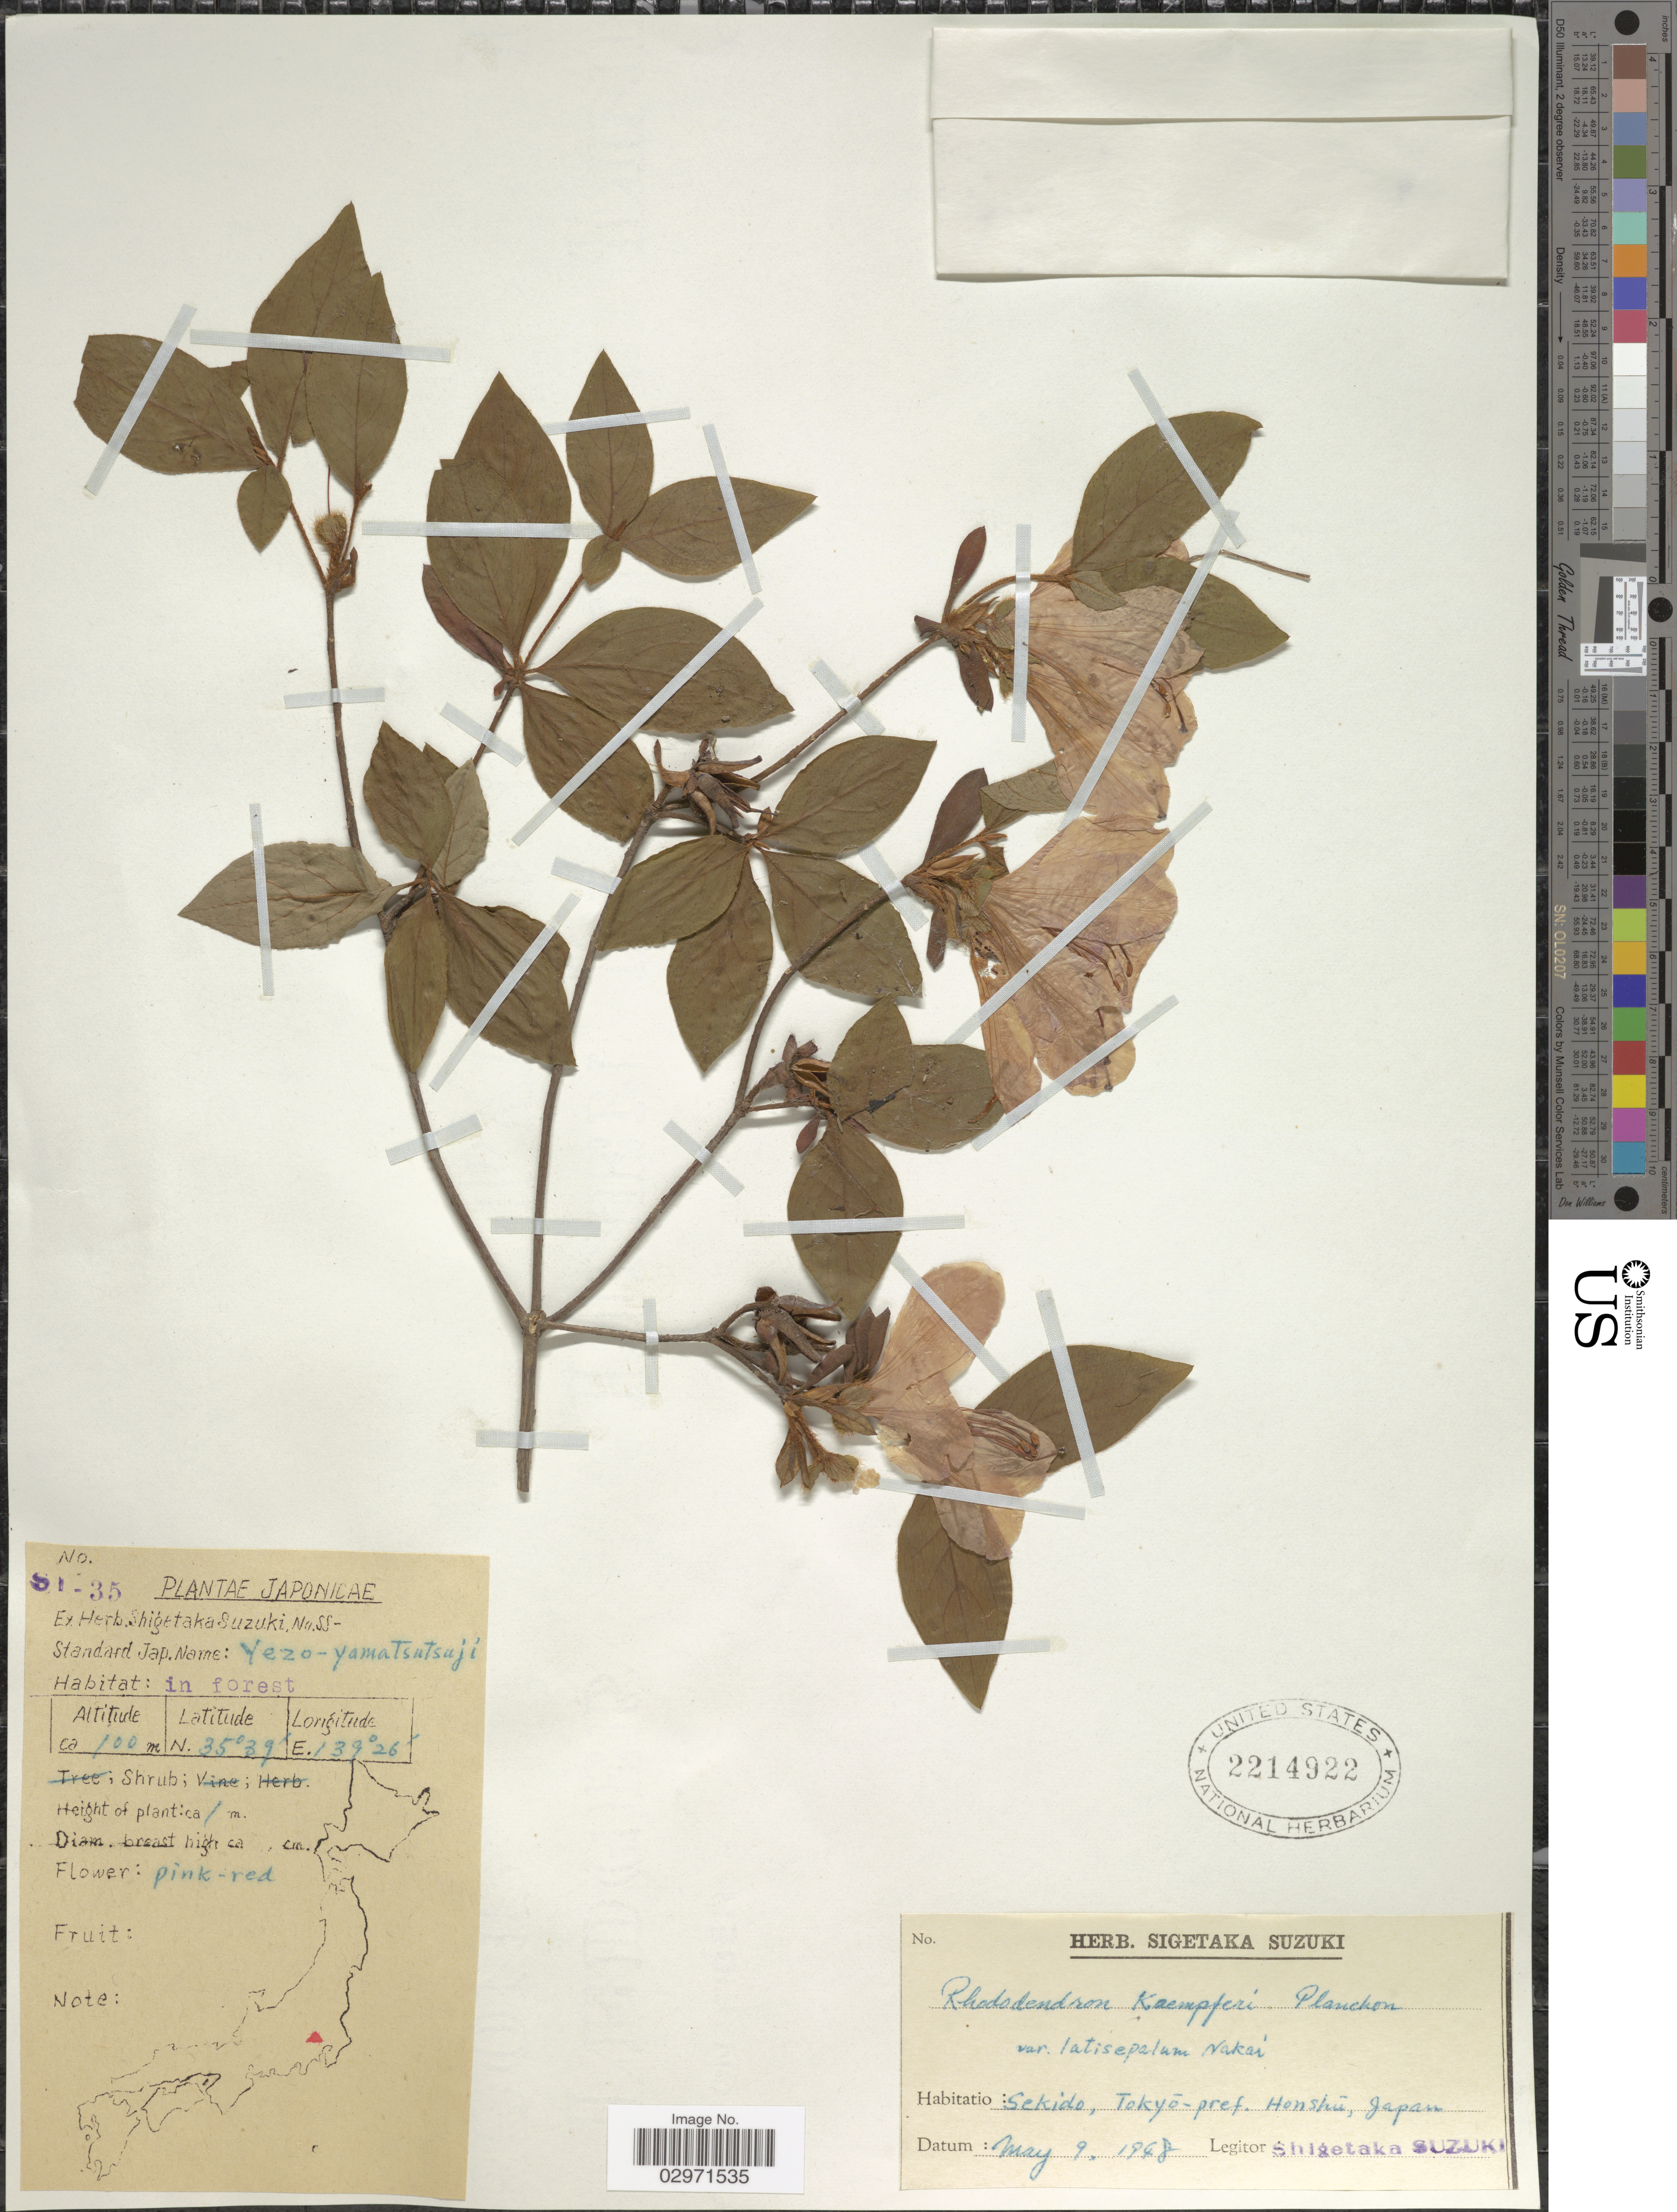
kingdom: Plantae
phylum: Tracheophyta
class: Magnoliopsida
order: Ericales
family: Ericaceae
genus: Rhododendron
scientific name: Rhododendron kaempferi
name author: Planch.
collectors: S. Suzuki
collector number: SI-35?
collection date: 1948-05-09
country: Japan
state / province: Tokyo, Federal City of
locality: Sekido, Tokyo pref. Honshu.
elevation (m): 100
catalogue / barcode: US 2214922